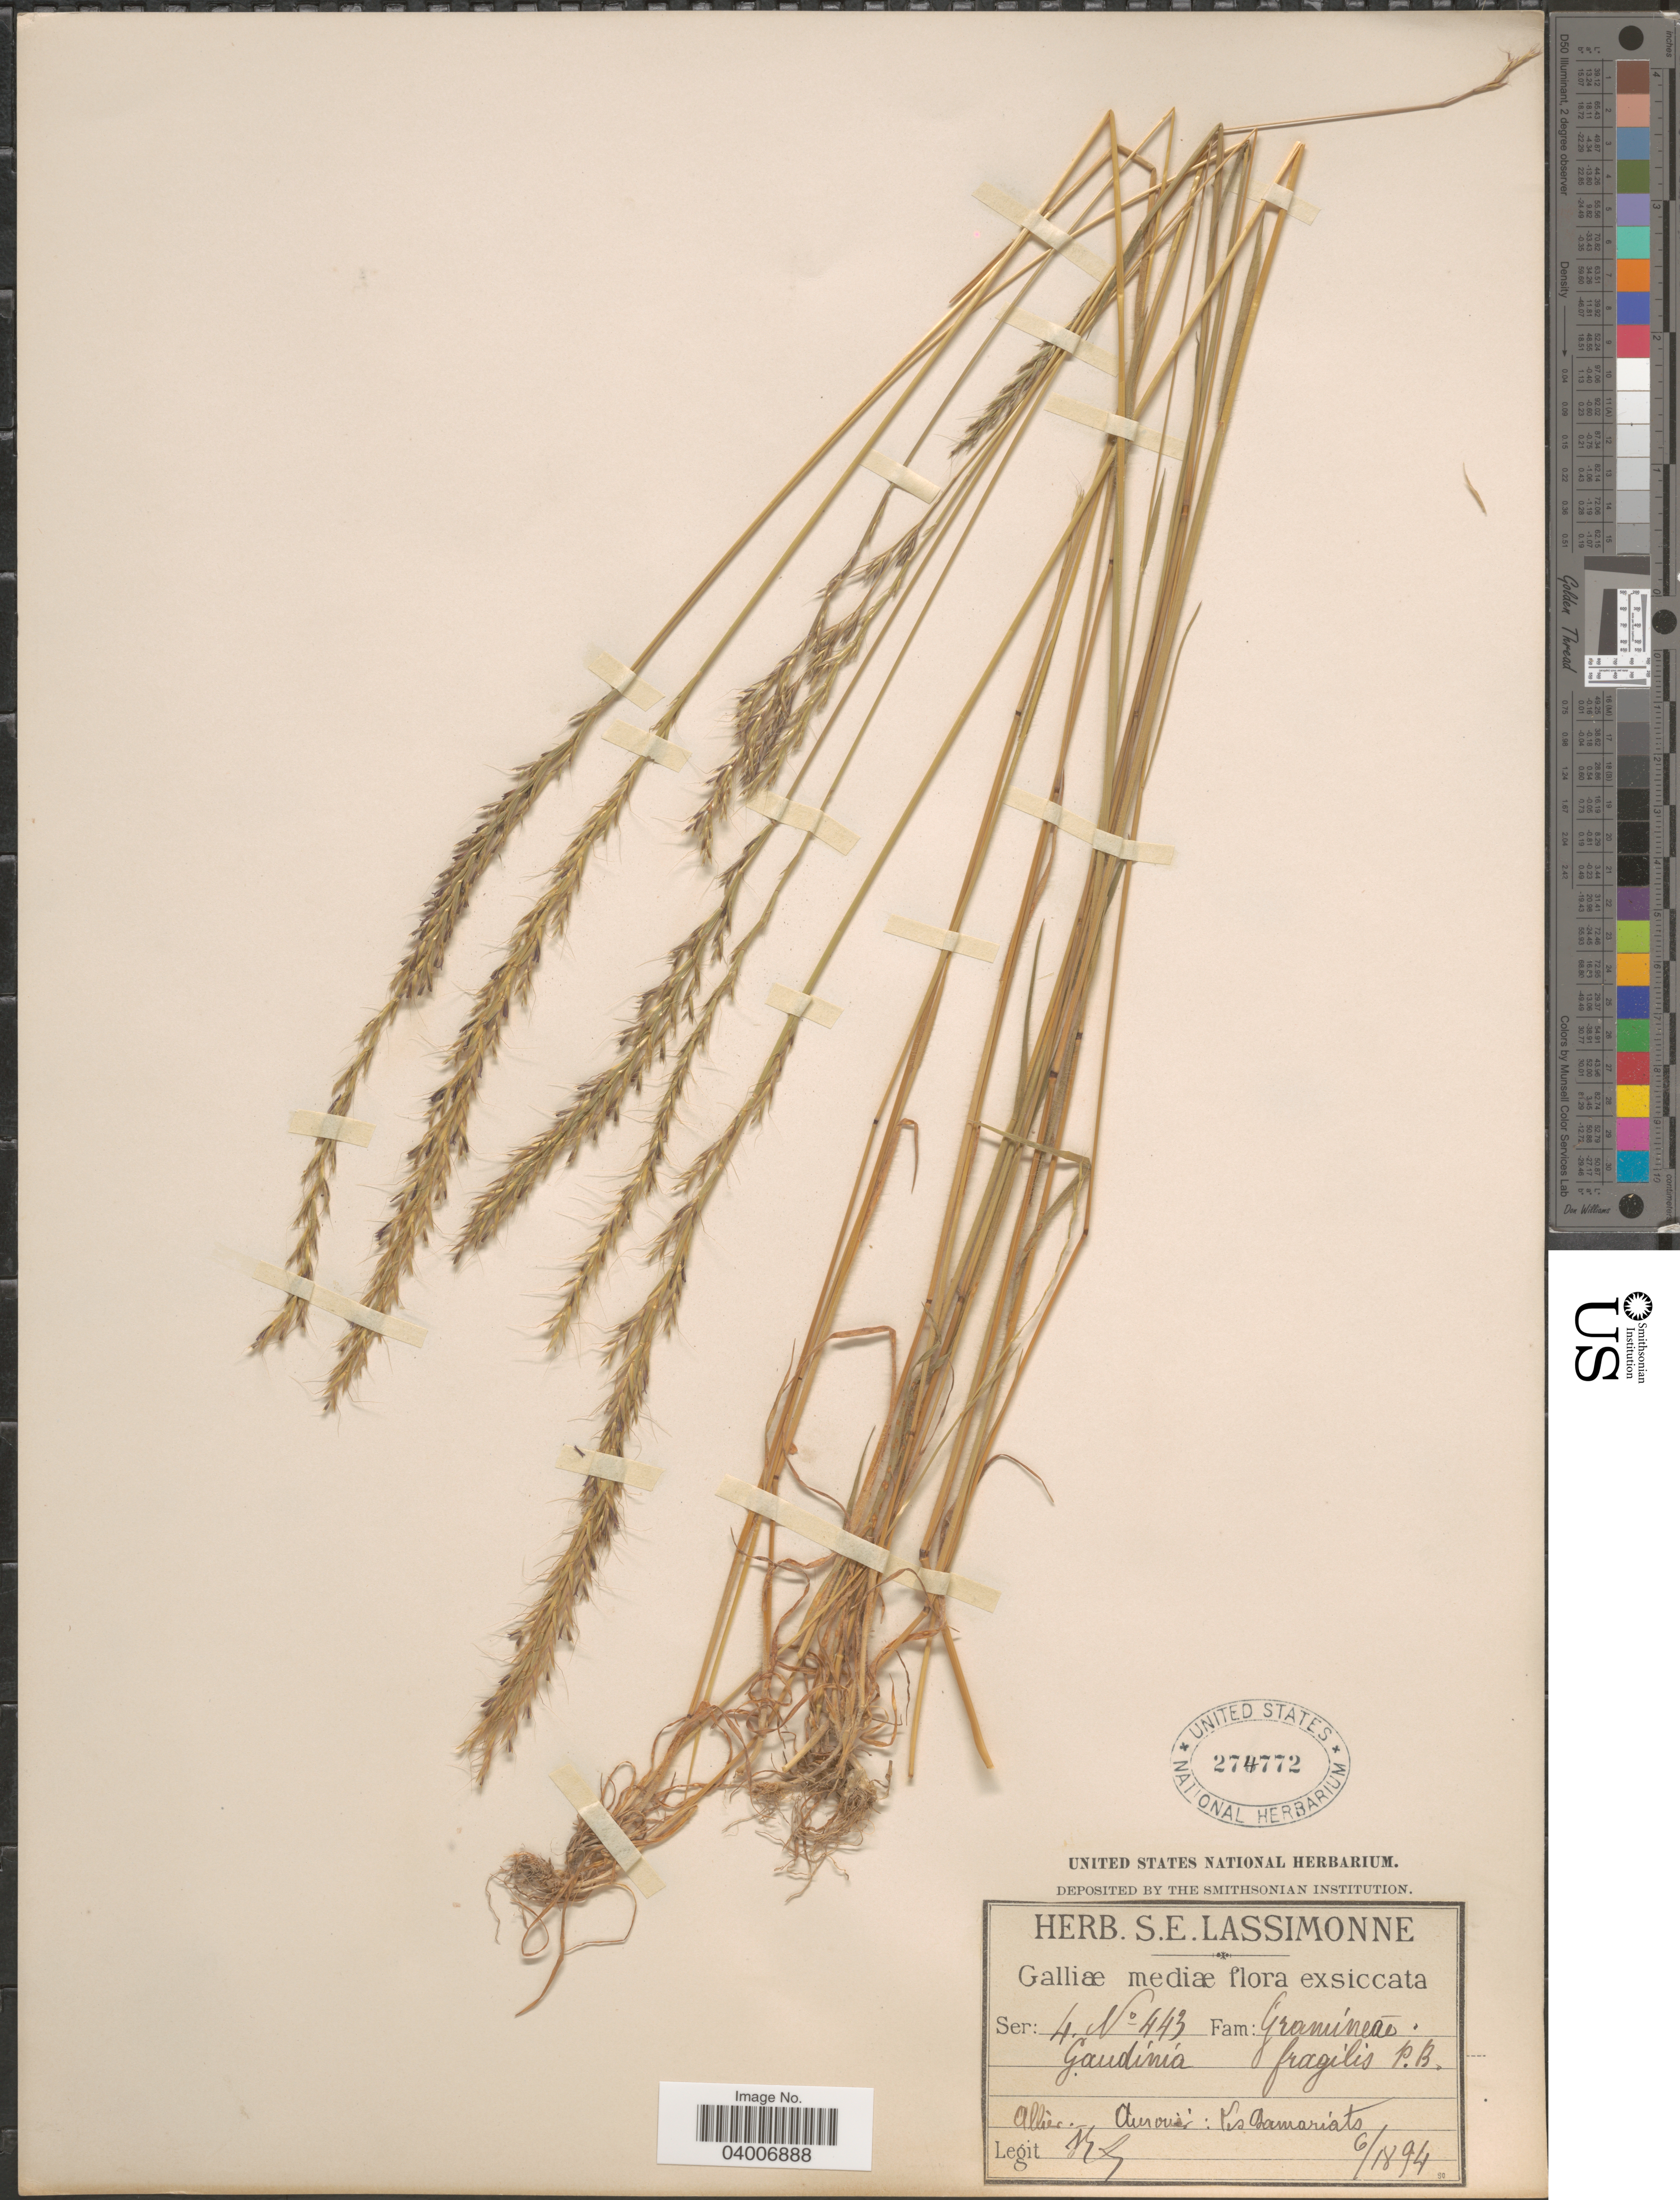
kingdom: Plantae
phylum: Tracheophyta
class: Liliopsida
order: Poales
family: Poaceae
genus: Gaudinia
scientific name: Gaudinia fragilis var. fragilis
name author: (L.) P. Beauv.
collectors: S. Lassimonne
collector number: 443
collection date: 1894-06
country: France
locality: Galliae mediae. Allier: Aurouër: Les Damariats.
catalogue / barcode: US 274772